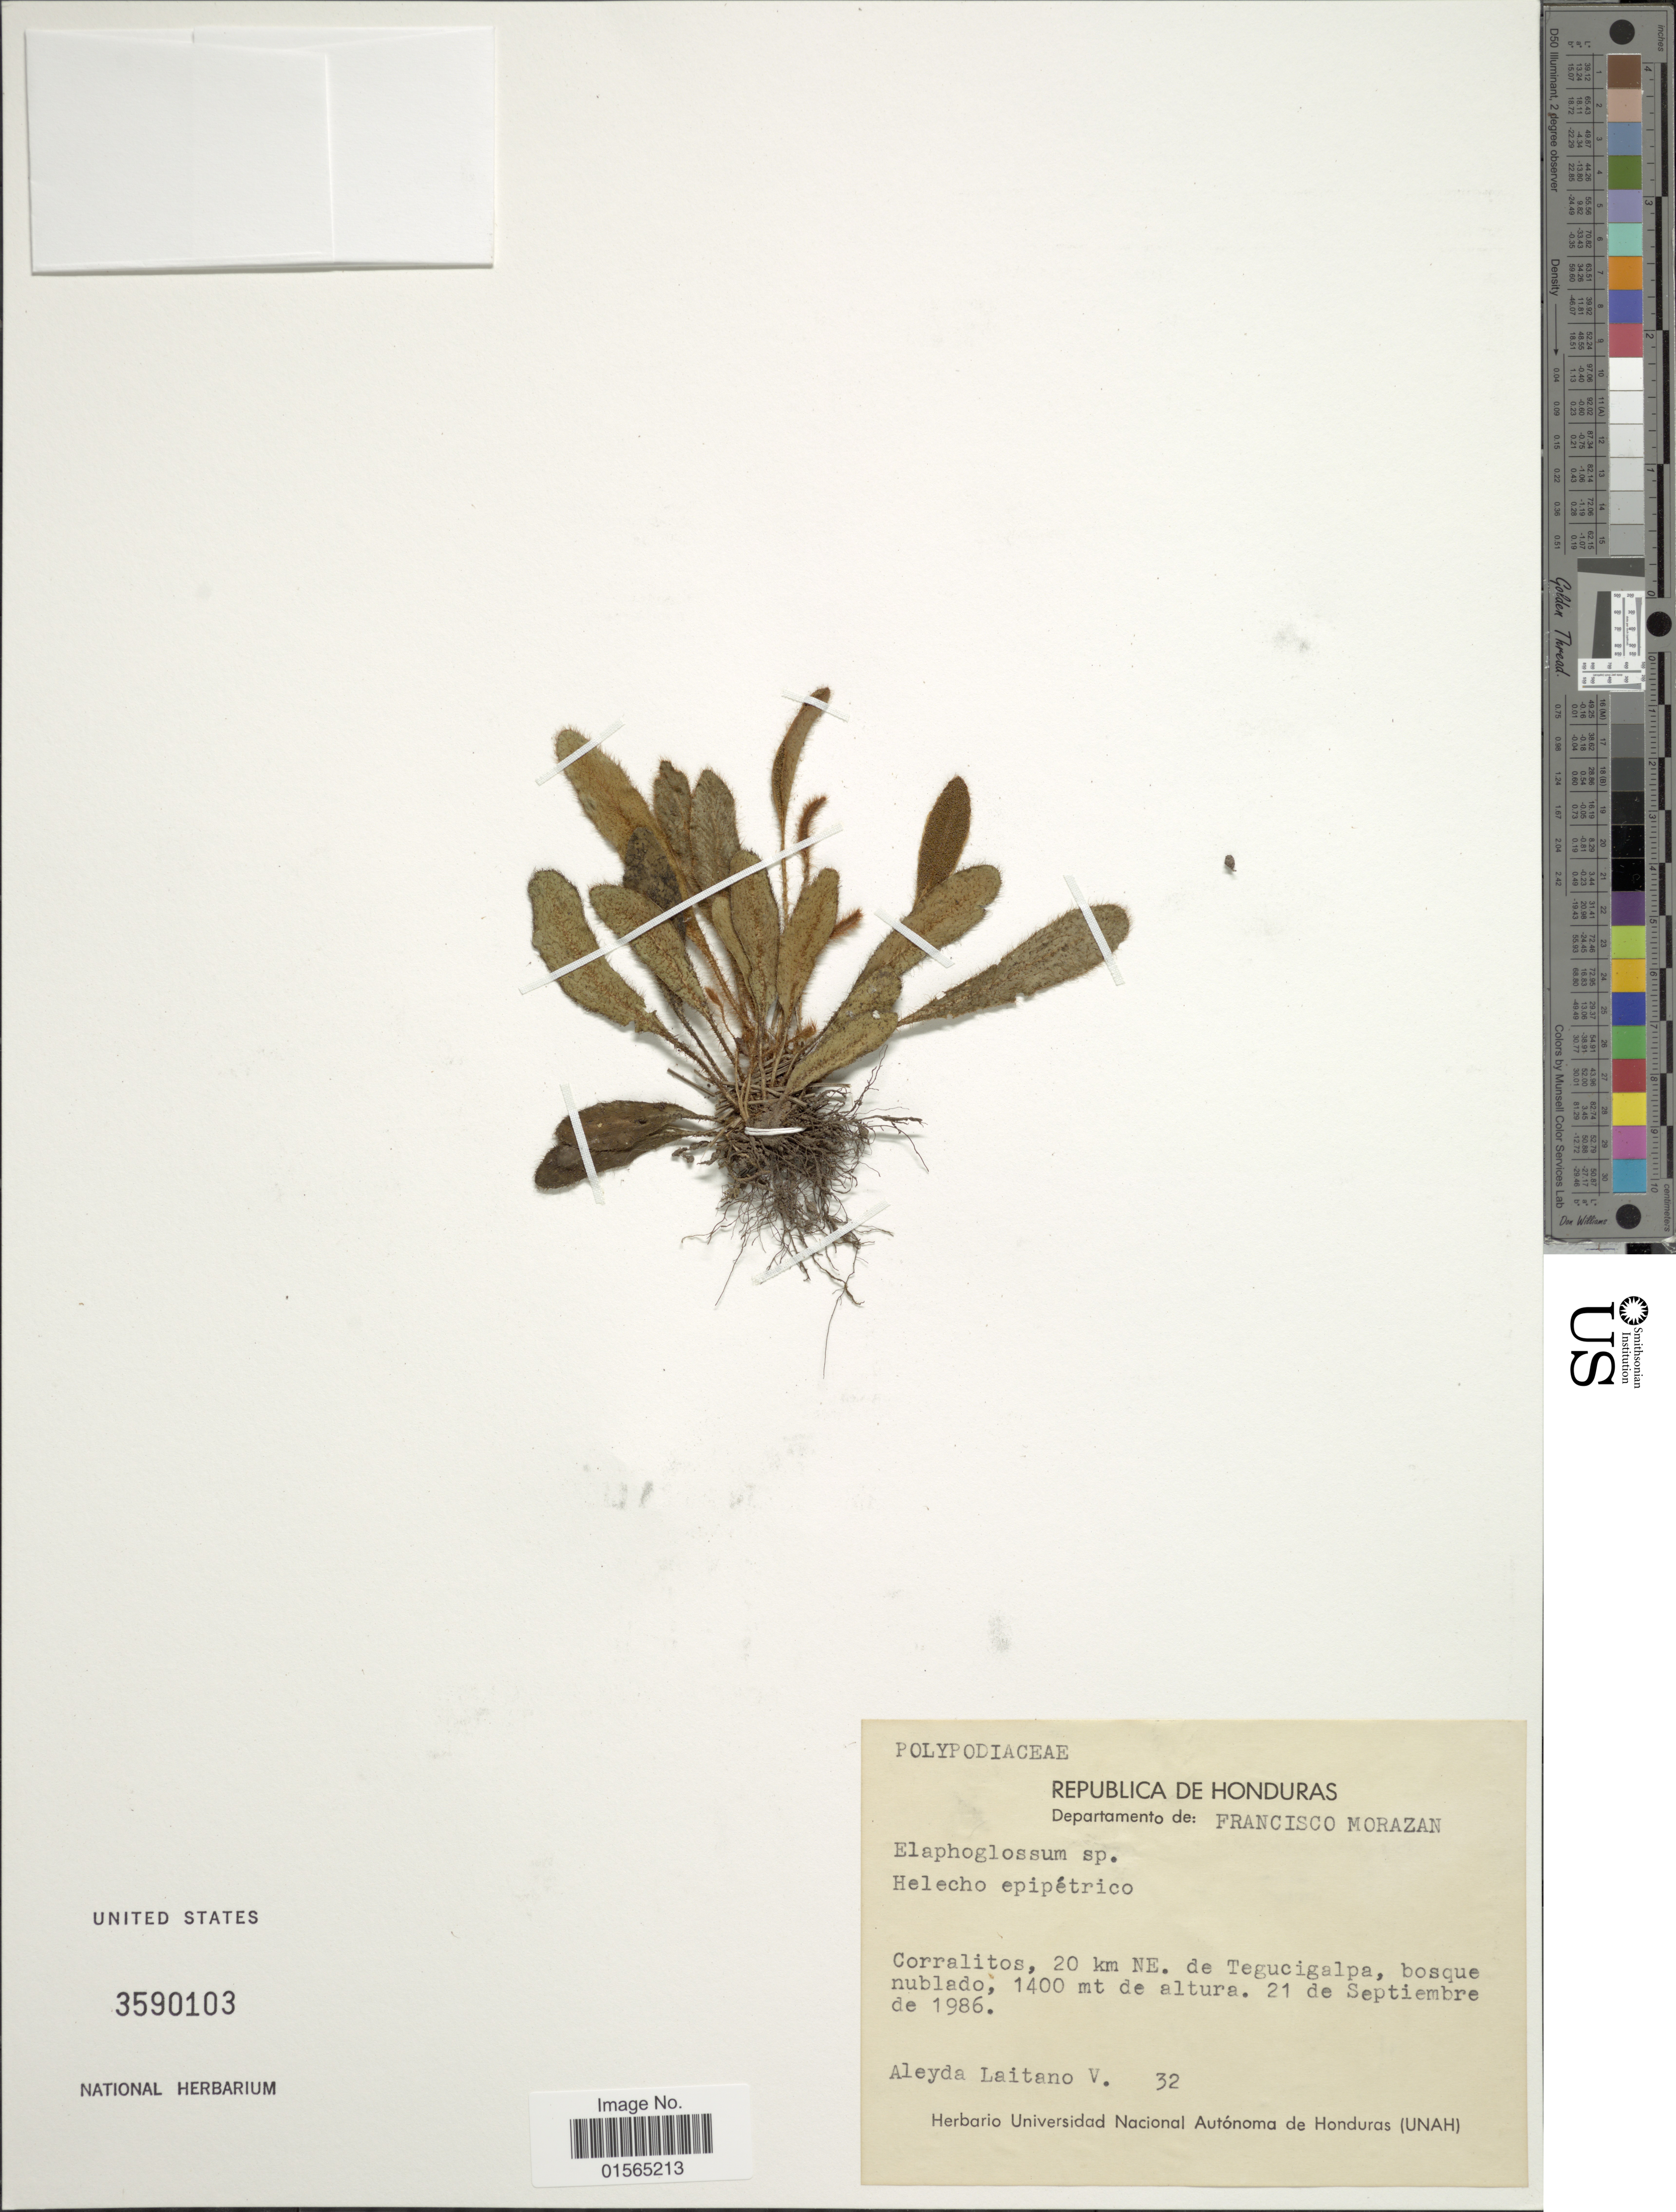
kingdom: Plantae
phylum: Tracheophyta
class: Polypodiopsida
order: Polypodiales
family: Dryopteridaceae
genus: Elaphoglossum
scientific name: Elaphoglossum sp.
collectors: A. Laitano V.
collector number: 32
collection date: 1986-09-21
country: Honduras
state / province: Fco. Morazán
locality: Corralitos, 20 km NE. de Tegucigalpa, bosque nublado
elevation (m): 1400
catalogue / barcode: US 3590103